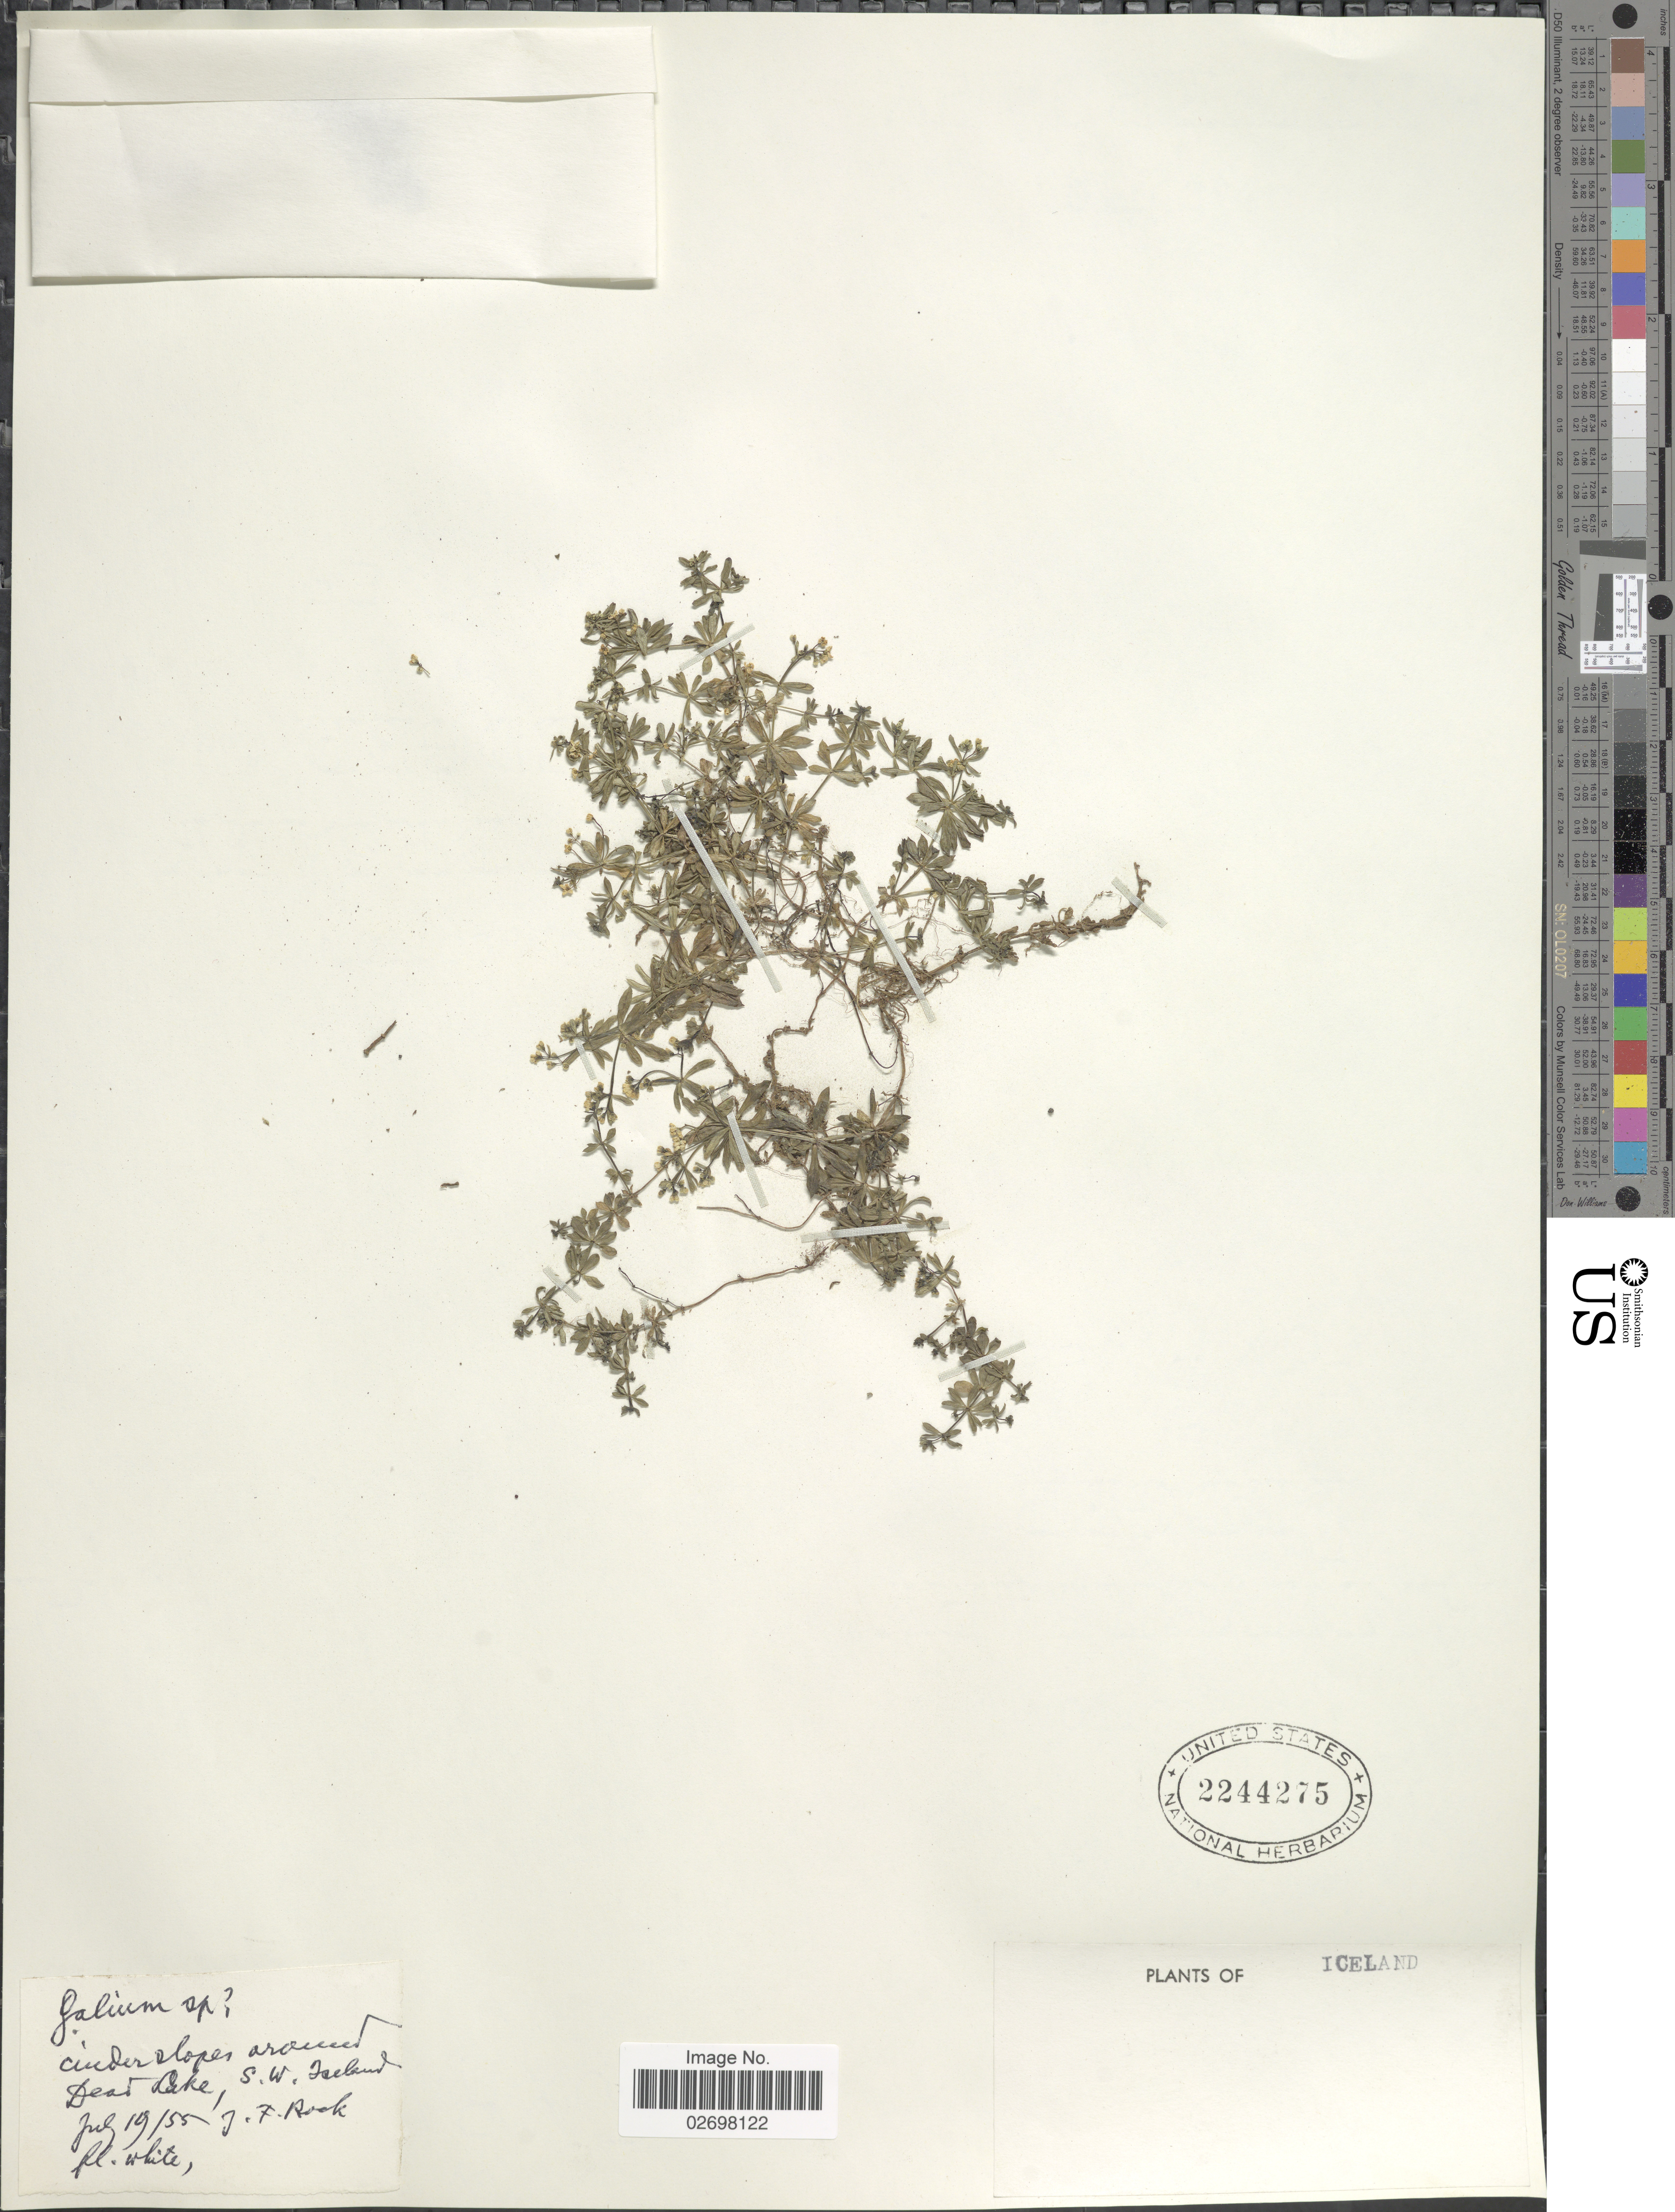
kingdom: Plantae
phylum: Tracheophyta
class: Magnoliopsida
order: Gentianales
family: Rubiaceae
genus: Galium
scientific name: Galium sp.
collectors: J. F. Rock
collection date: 1955-07-19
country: Iceland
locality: Cinder slopes around Dear Lake, S. W. Iceland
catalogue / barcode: US 2244275